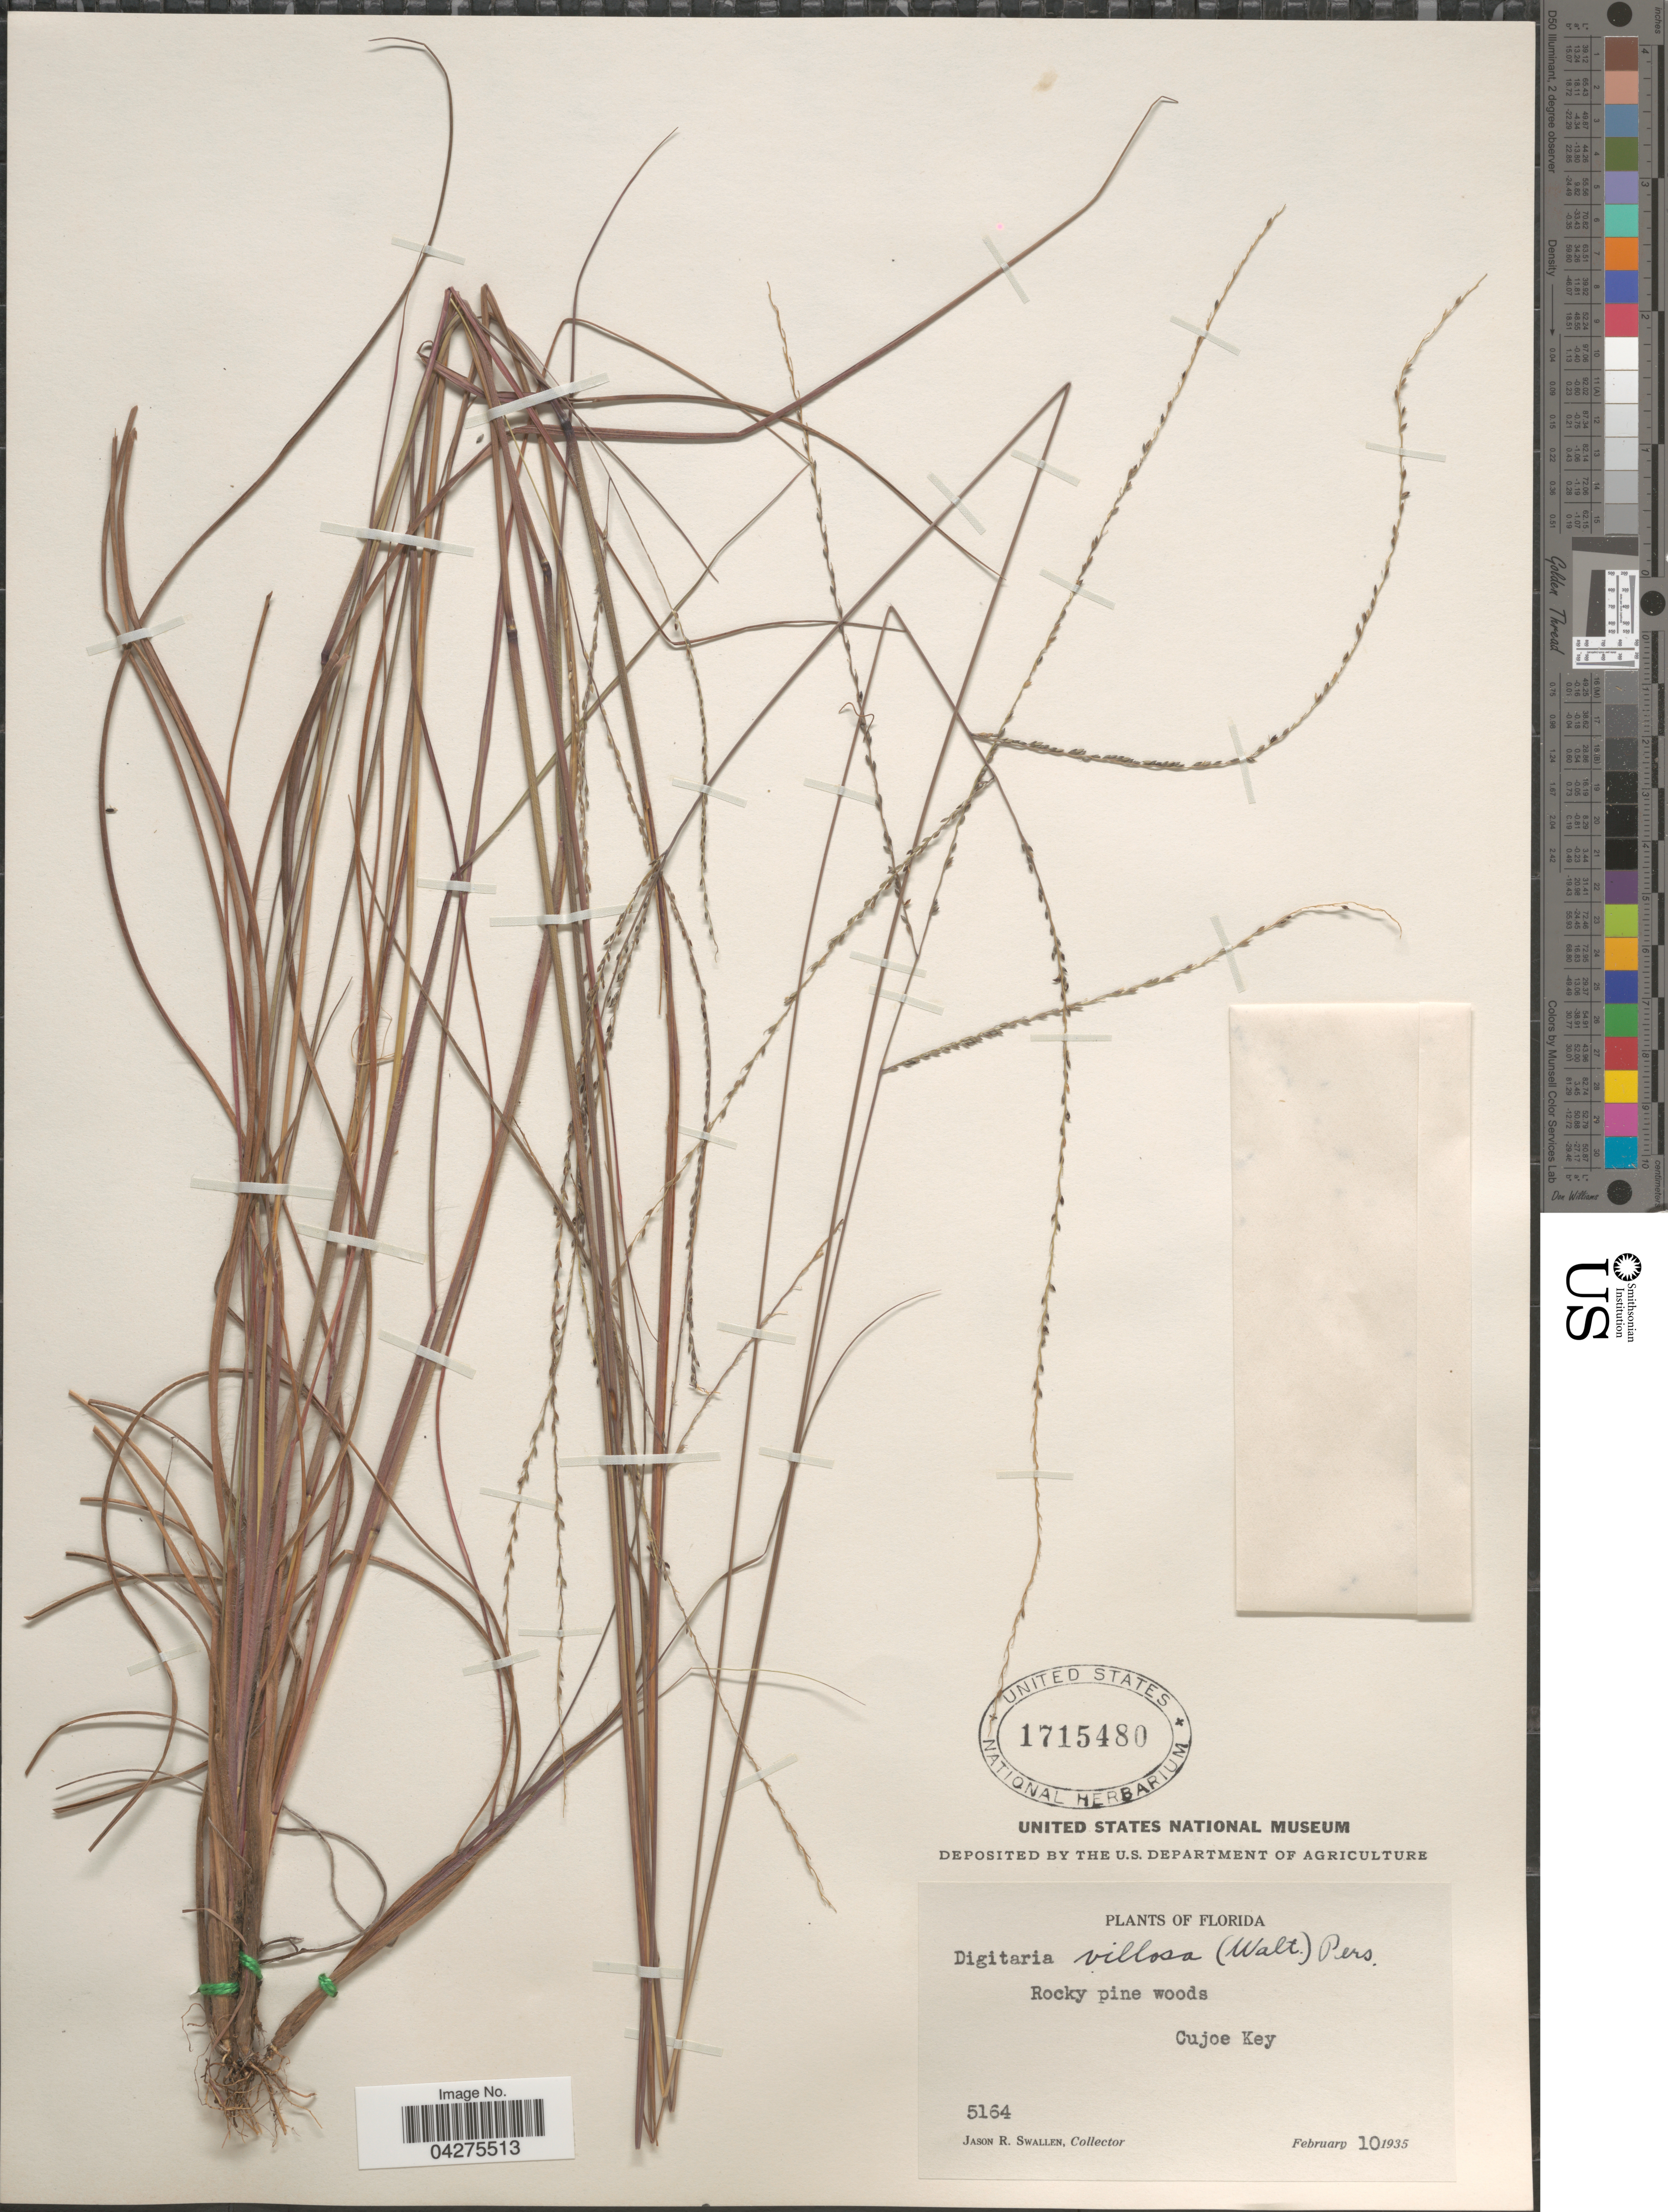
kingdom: Plantae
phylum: Tracheophyta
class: Liliopsida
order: Poales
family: Poaceae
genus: Digitaria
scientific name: Digitaria villosa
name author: (Walter) Pers.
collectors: J. R. Swallen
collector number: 5164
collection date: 1935-02-10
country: United States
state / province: Florida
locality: Rocky pine woods. Cujoe Key.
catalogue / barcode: US 1715480